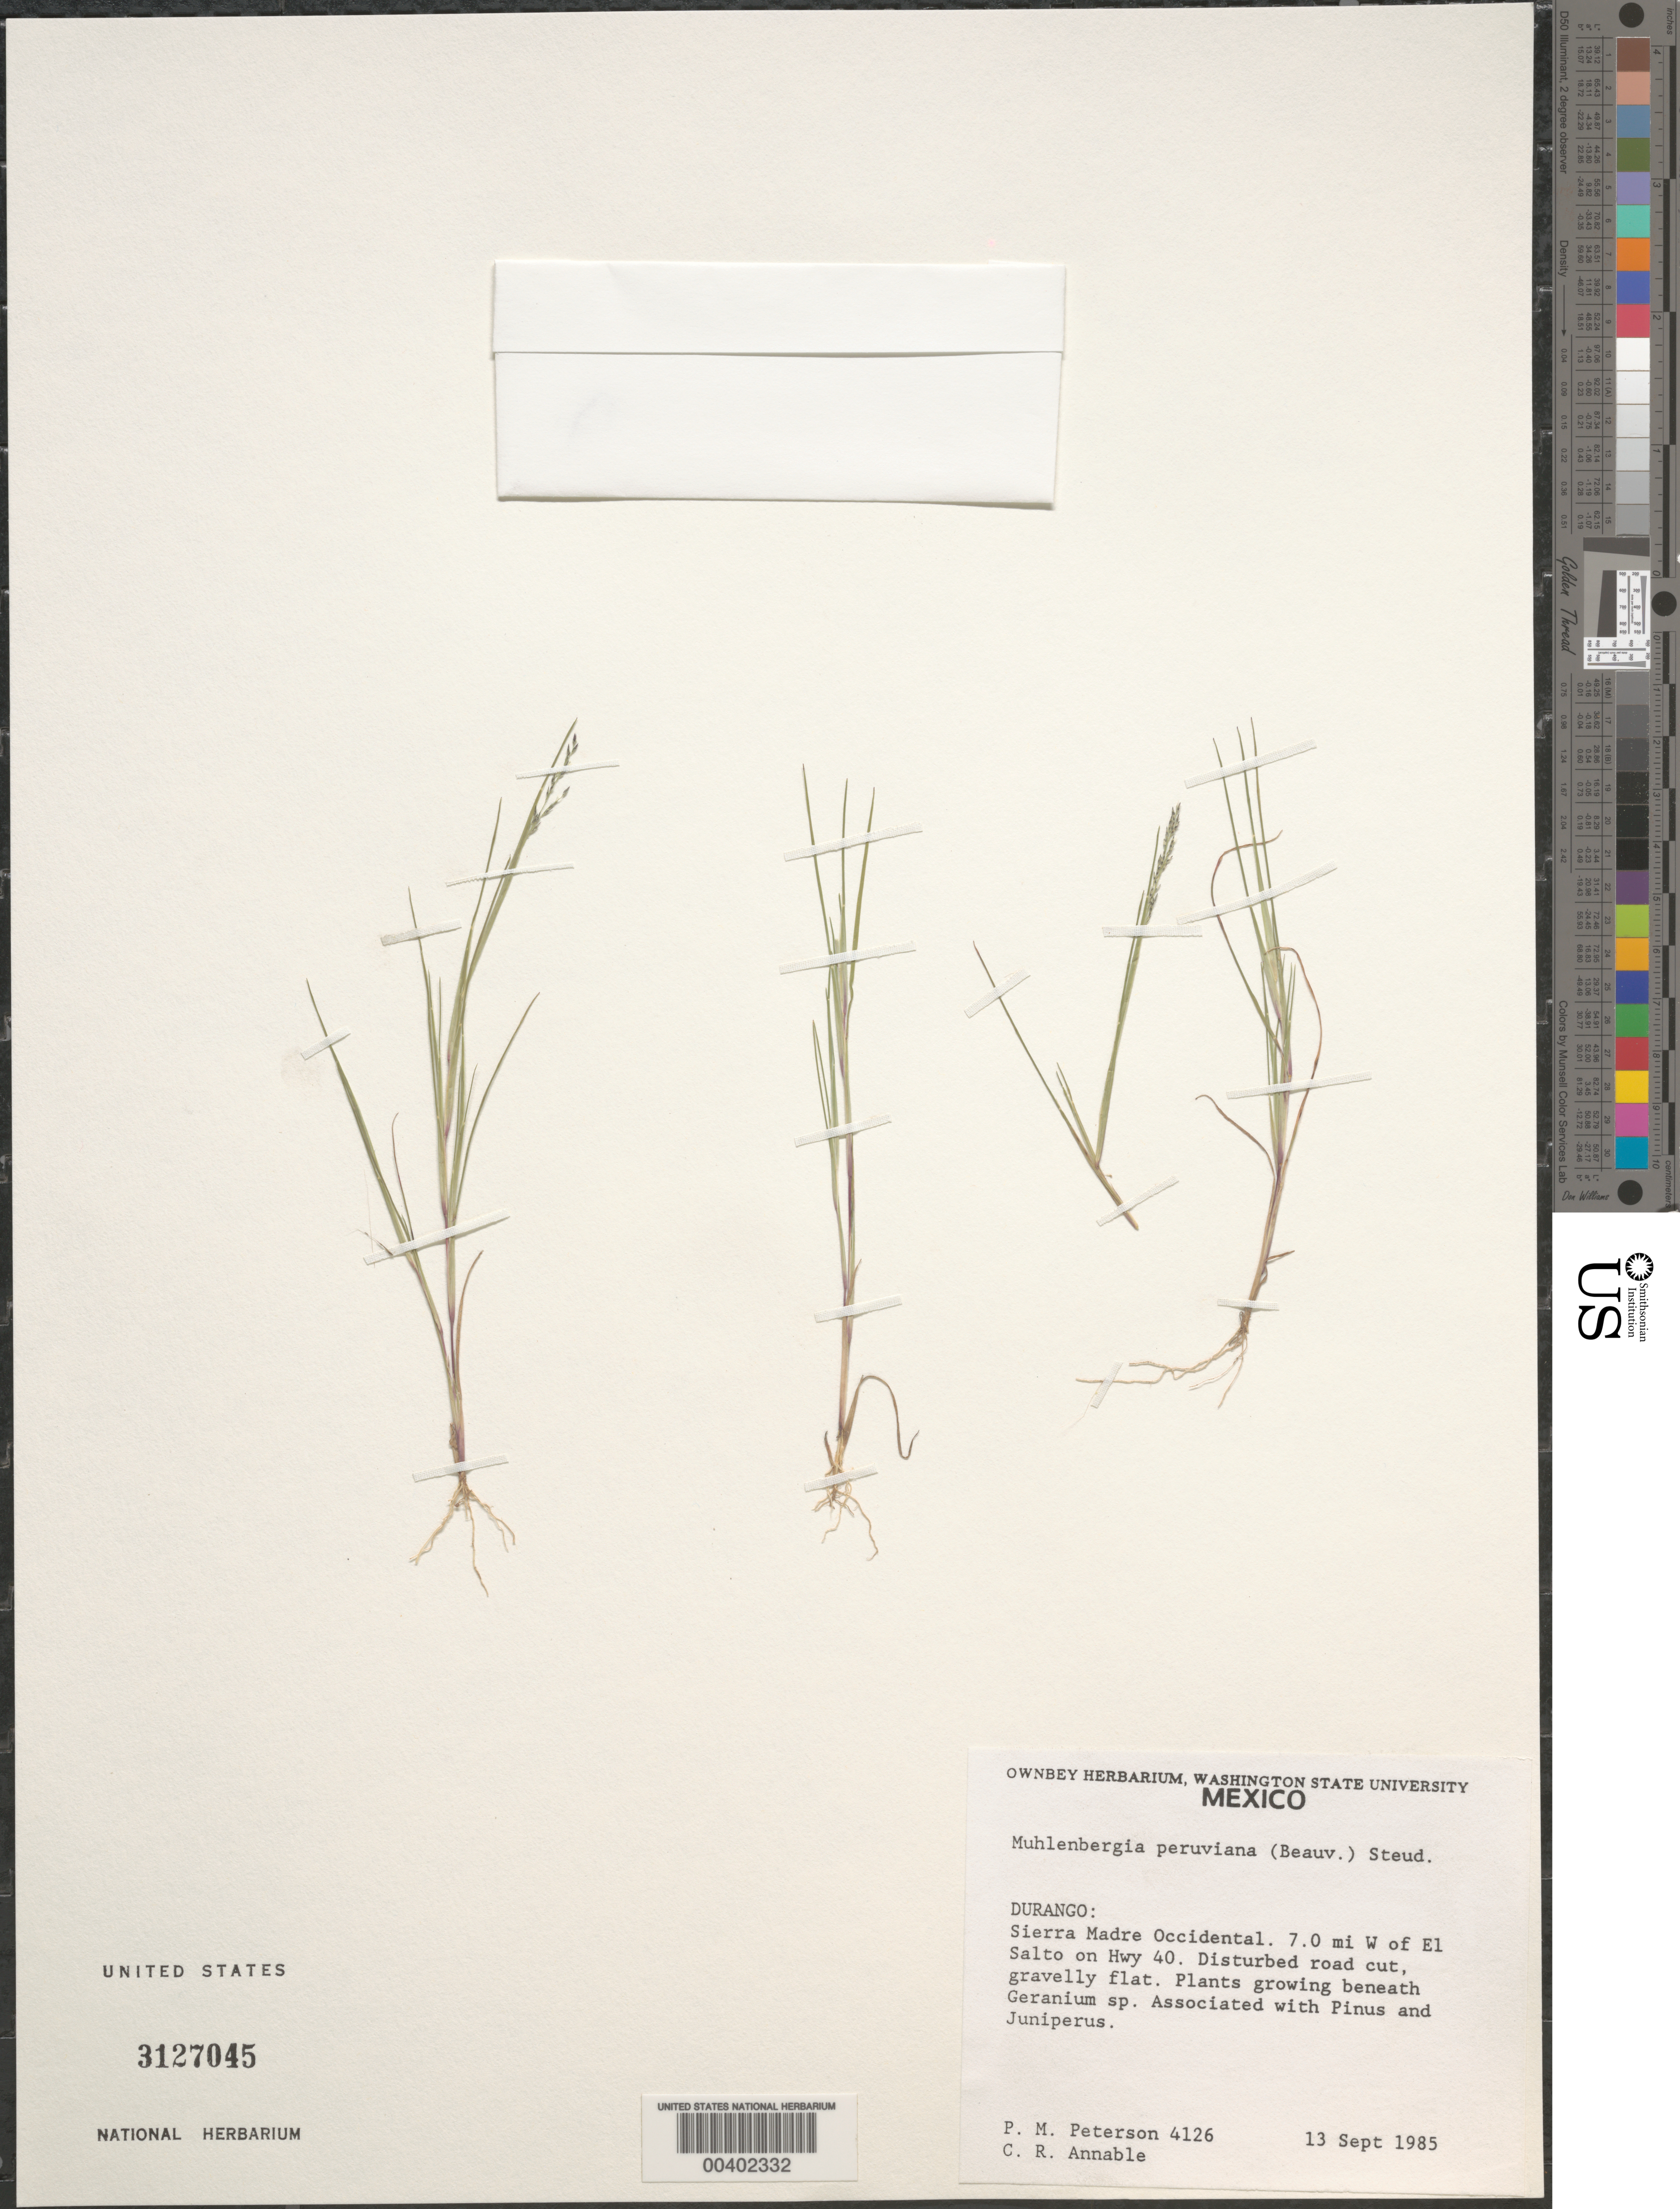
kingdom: Plantae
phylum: Tracheophyta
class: Liliopsida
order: Poales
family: Poaceae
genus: Muhlenbergia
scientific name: Muhlenbergia peruviana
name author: (P. Beauv.) Steud.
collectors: P. M. Peterson & C. R. Annable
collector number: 04126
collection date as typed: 13 Sep 1985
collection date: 1985-09-13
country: Mexico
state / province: Durango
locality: Sierra Madre Occidental, 7.0 miles W of El Salto on Hwy 40.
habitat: Disturbed roadcut, gravelly flat. Associated with Pinus and Juniperus. Growing beneath Geranium sp.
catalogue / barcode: US 3127045